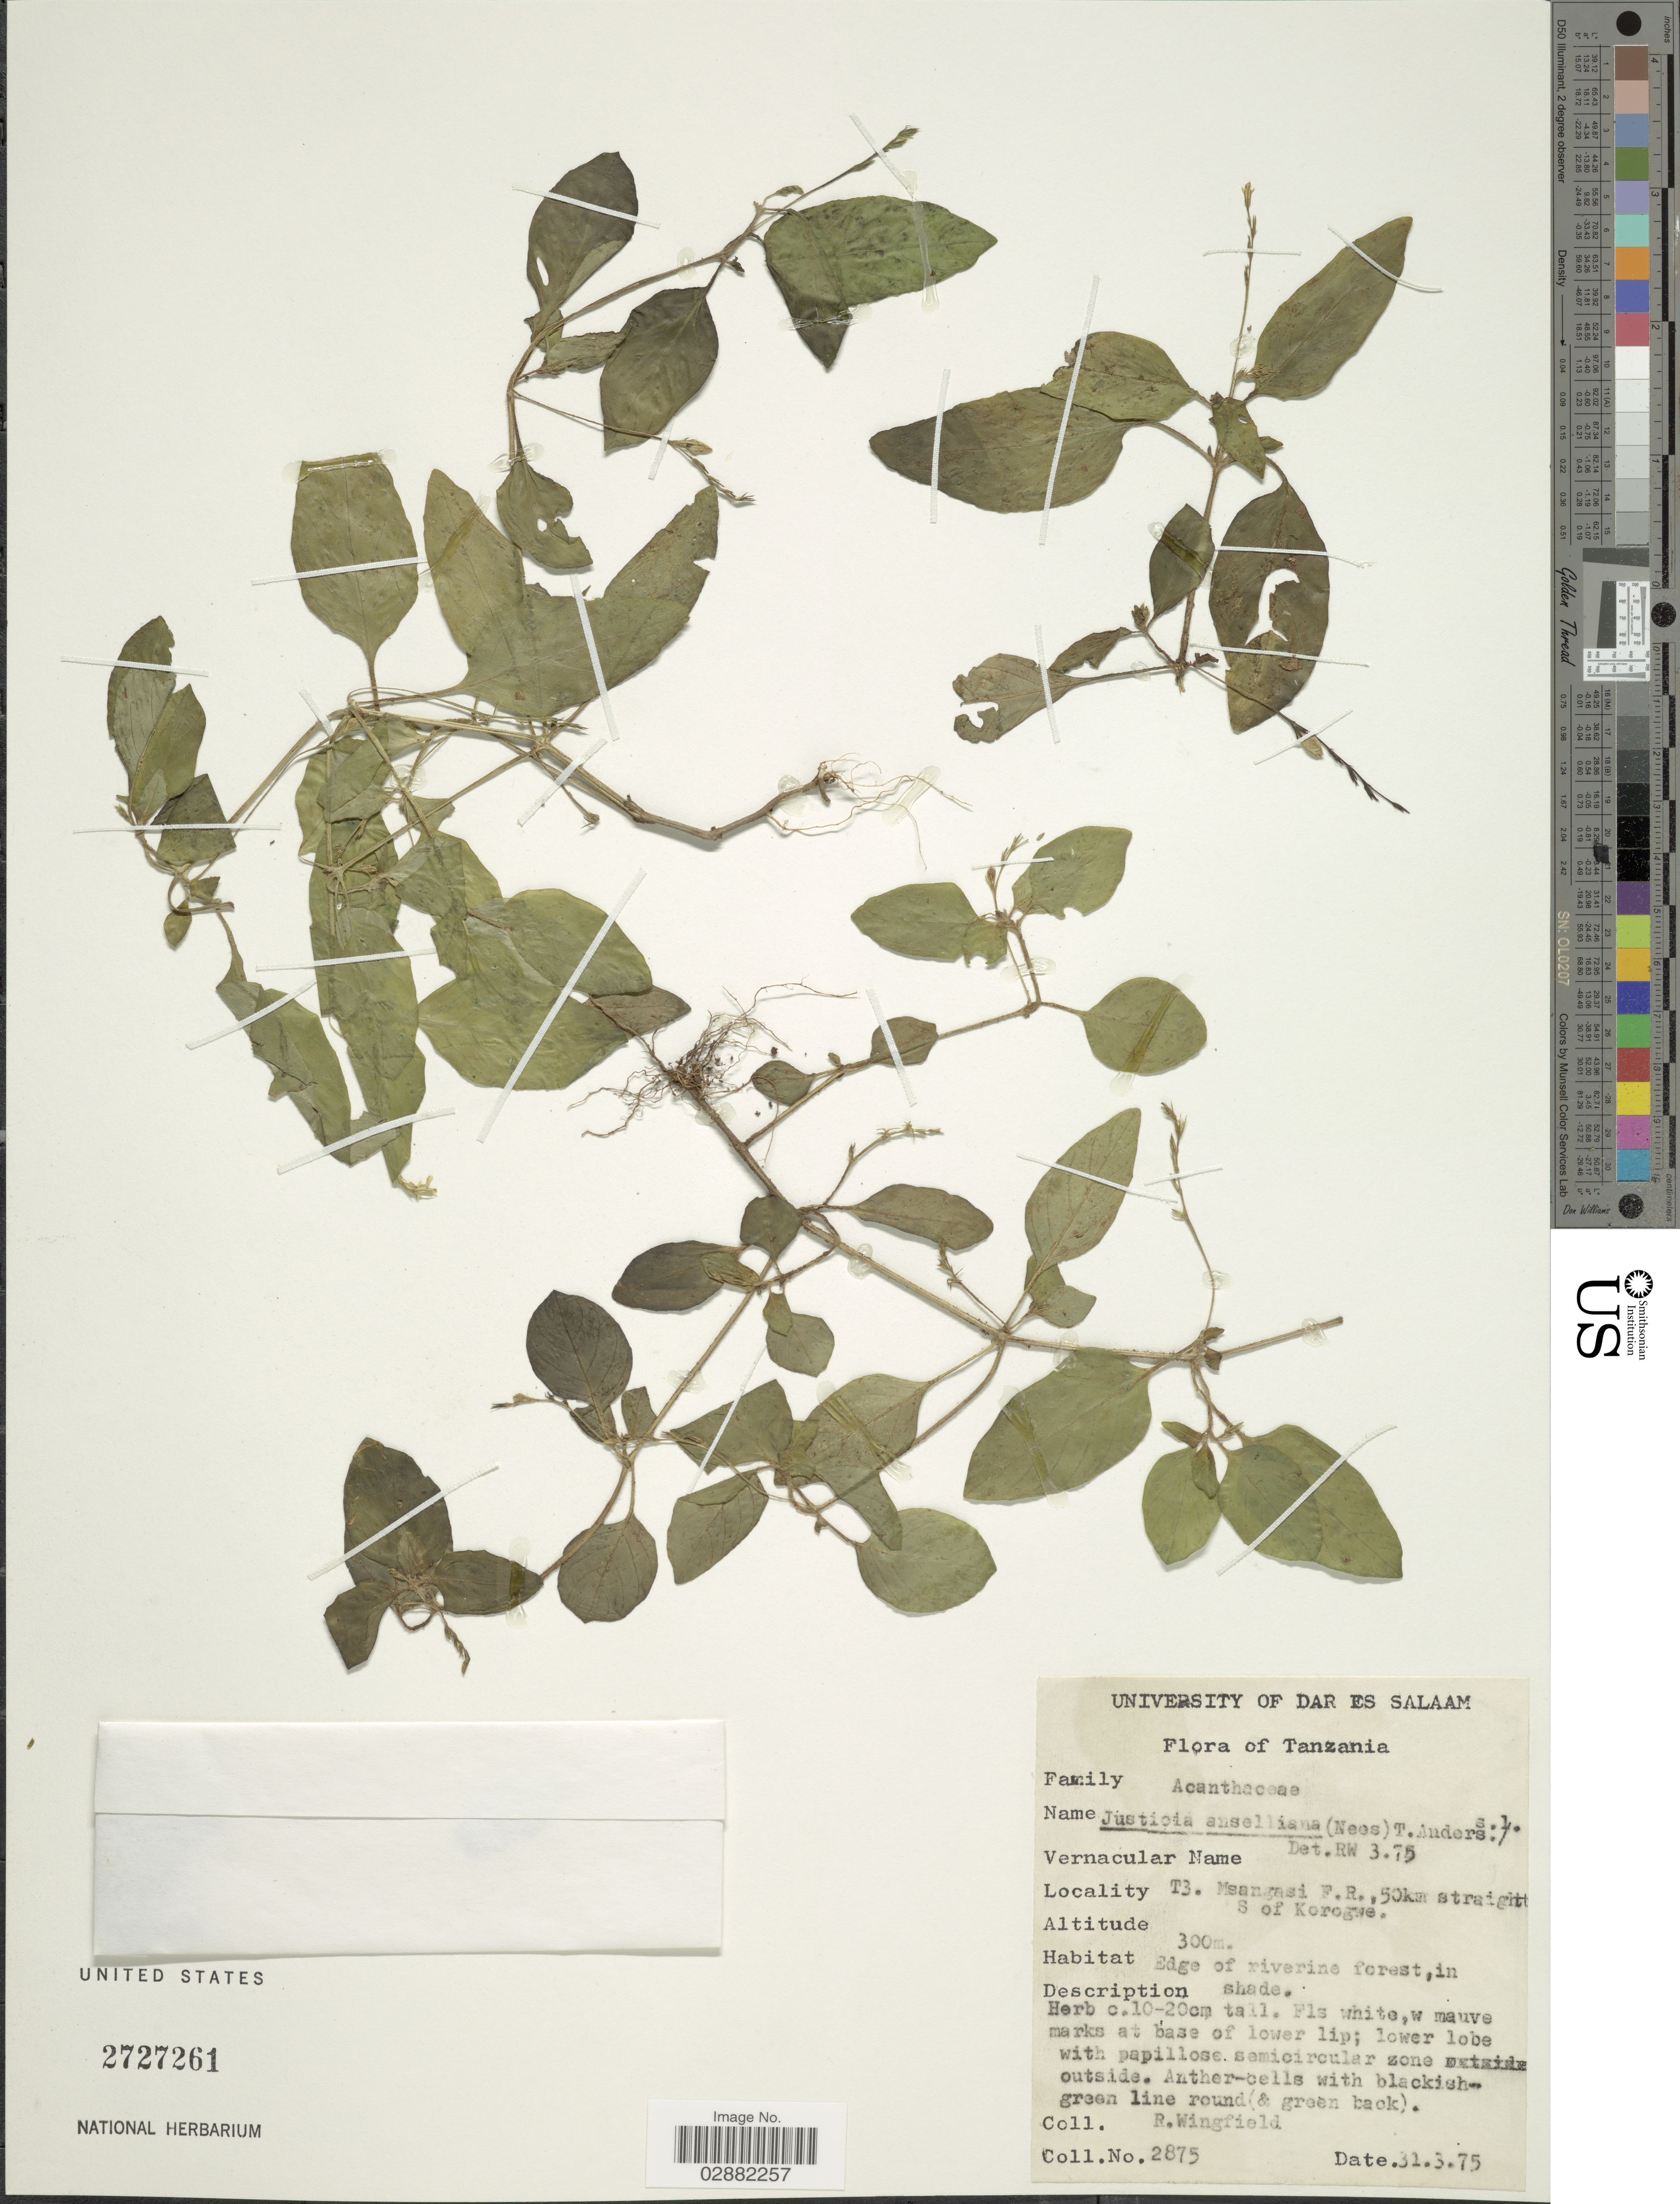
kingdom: Plantae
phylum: Tracheophyta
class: Magnoliopsida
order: Lamiales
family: Acanthaceae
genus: Justicia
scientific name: Justicia anselliana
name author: (Nees) T. Anders.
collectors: R. Wingfield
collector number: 2875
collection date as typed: Transcribed d/m/y: 31/3/75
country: Tanzania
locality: T3. Msangasi F. R., 50 km straight S of Korogwe.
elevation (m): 300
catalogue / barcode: US 2727261